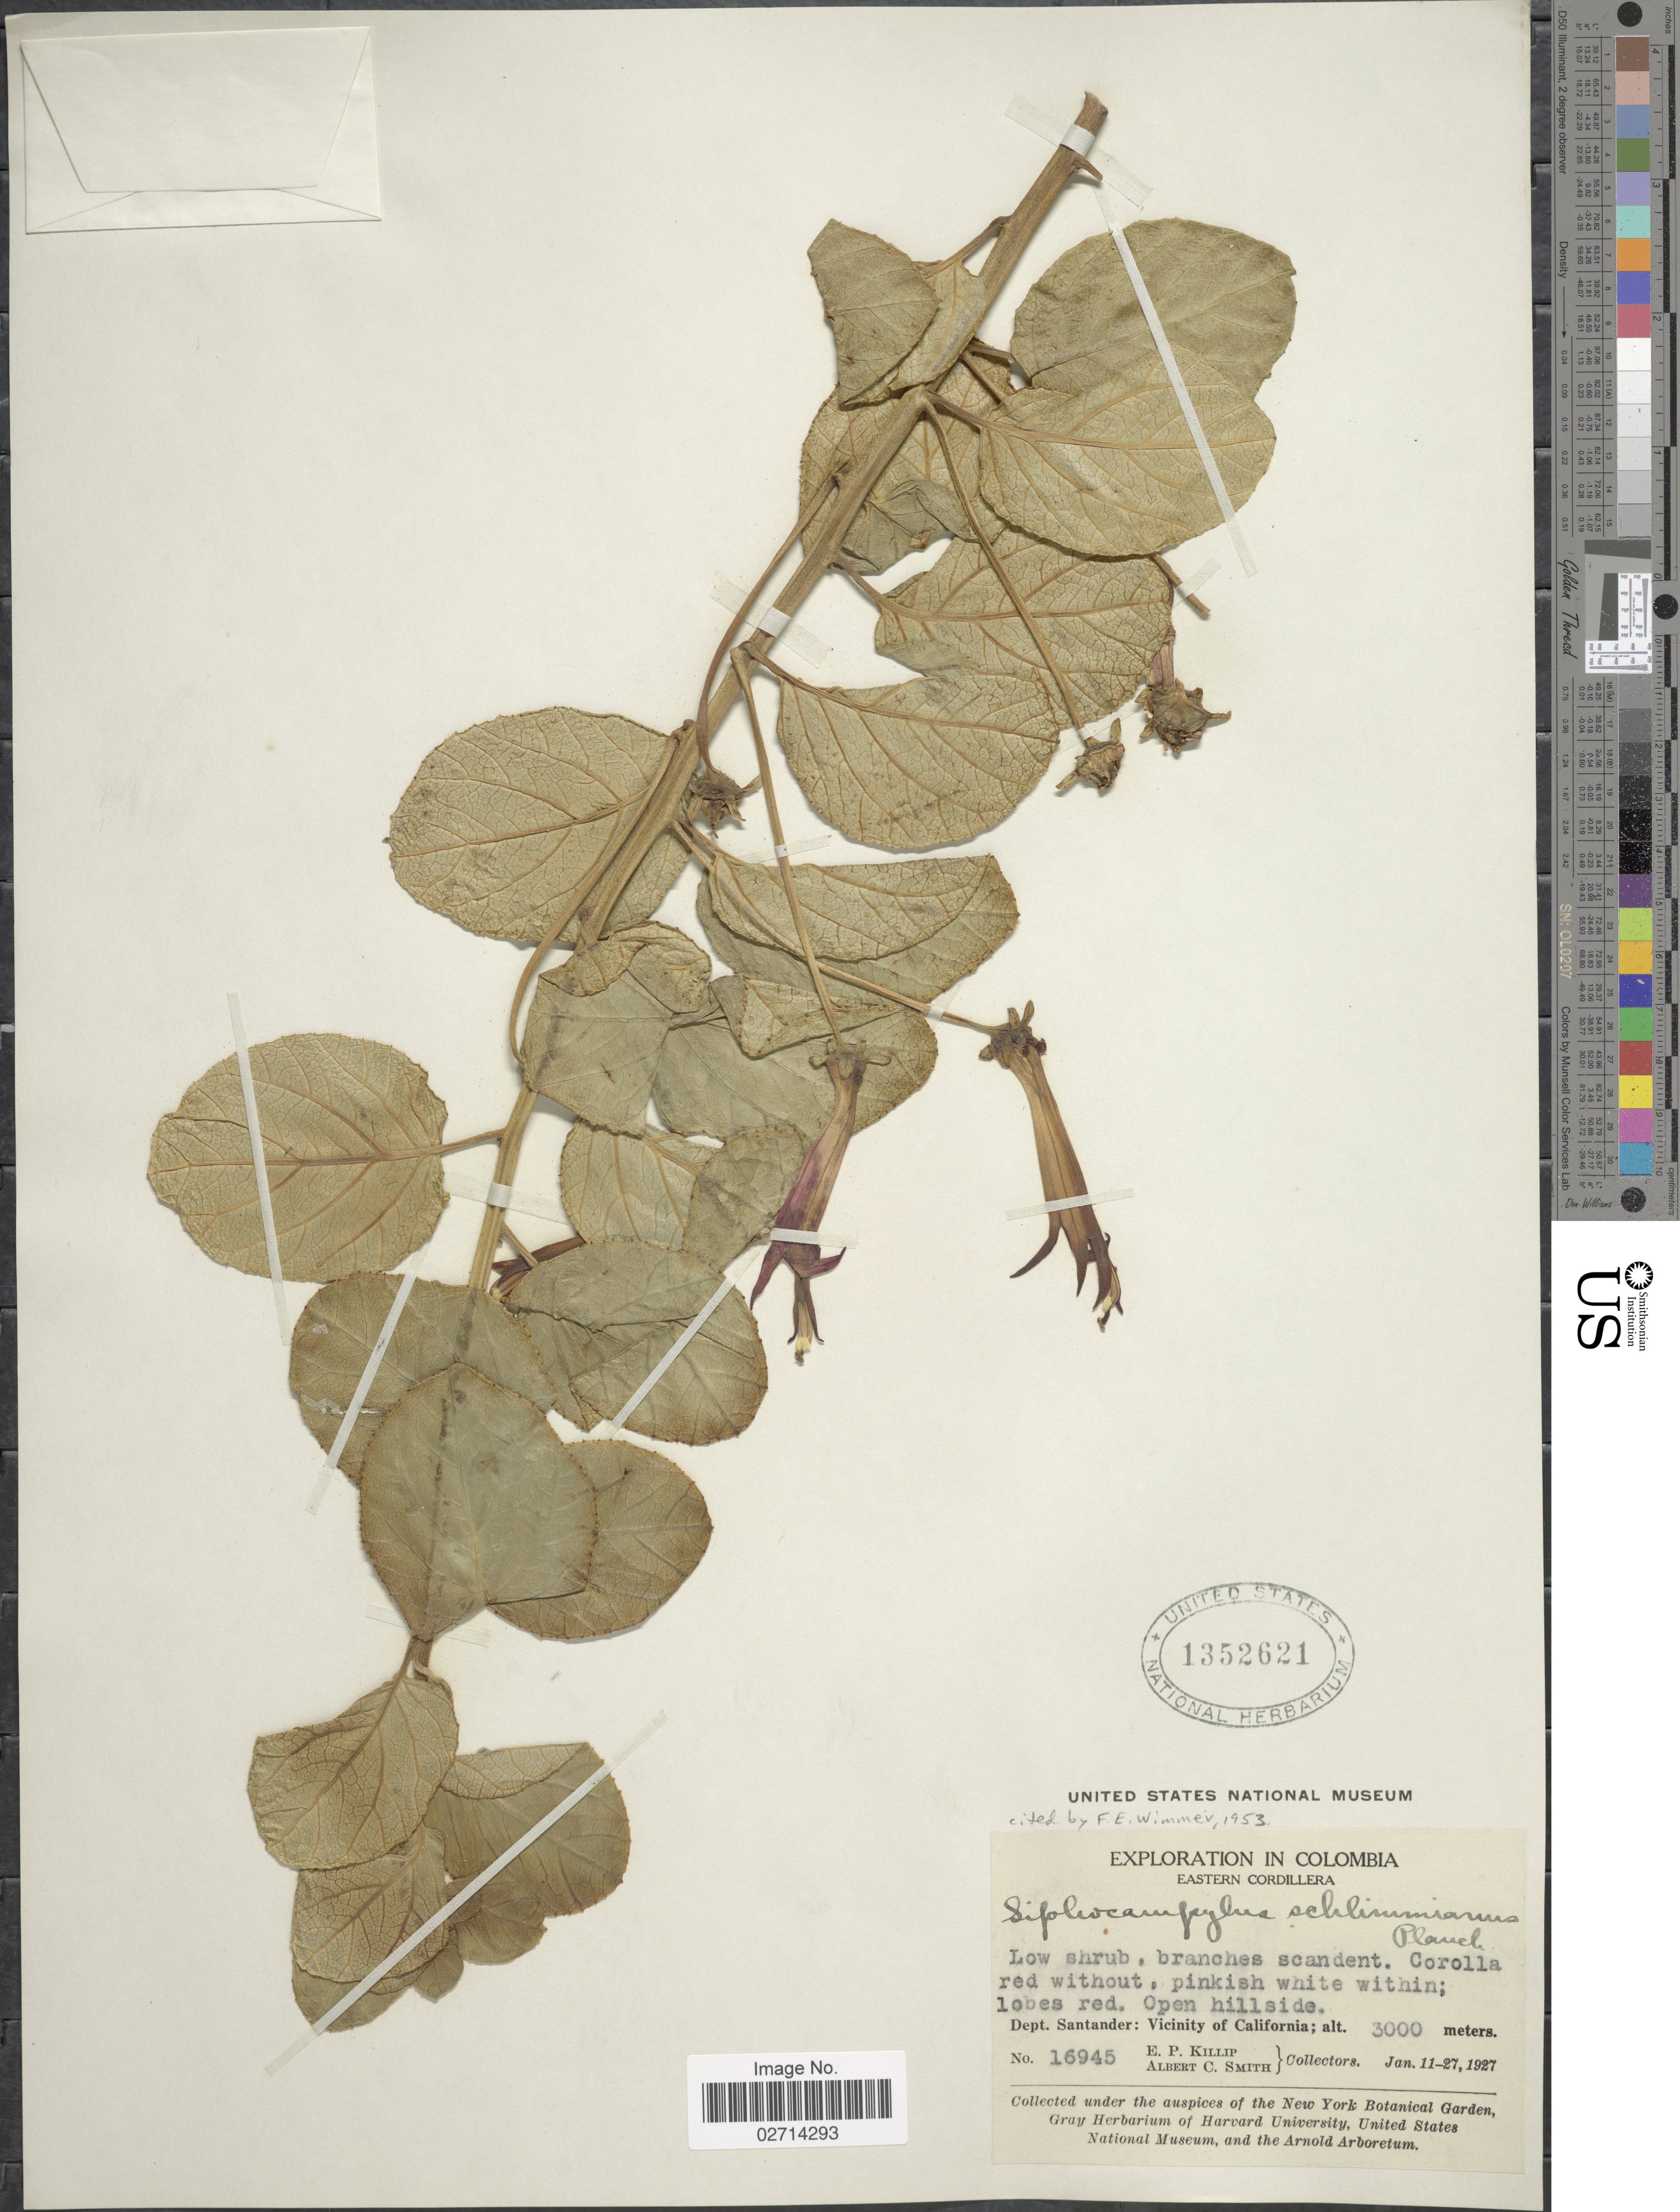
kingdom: Plantae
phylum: Tracheophyta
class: Magnoliopsida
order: Asterales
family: Campanulaceae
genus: Siphocampylus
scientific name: Siphocampylus schlimianus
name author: Planch.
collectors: E. P. Killip & A. C. Smith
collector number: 16945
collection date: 1927-01-11/1927-01-27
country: Colombia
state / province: Santander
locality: Eastern Cordillera, open hillside, Vicinity of California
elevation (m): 3000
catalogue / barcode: US 1352621